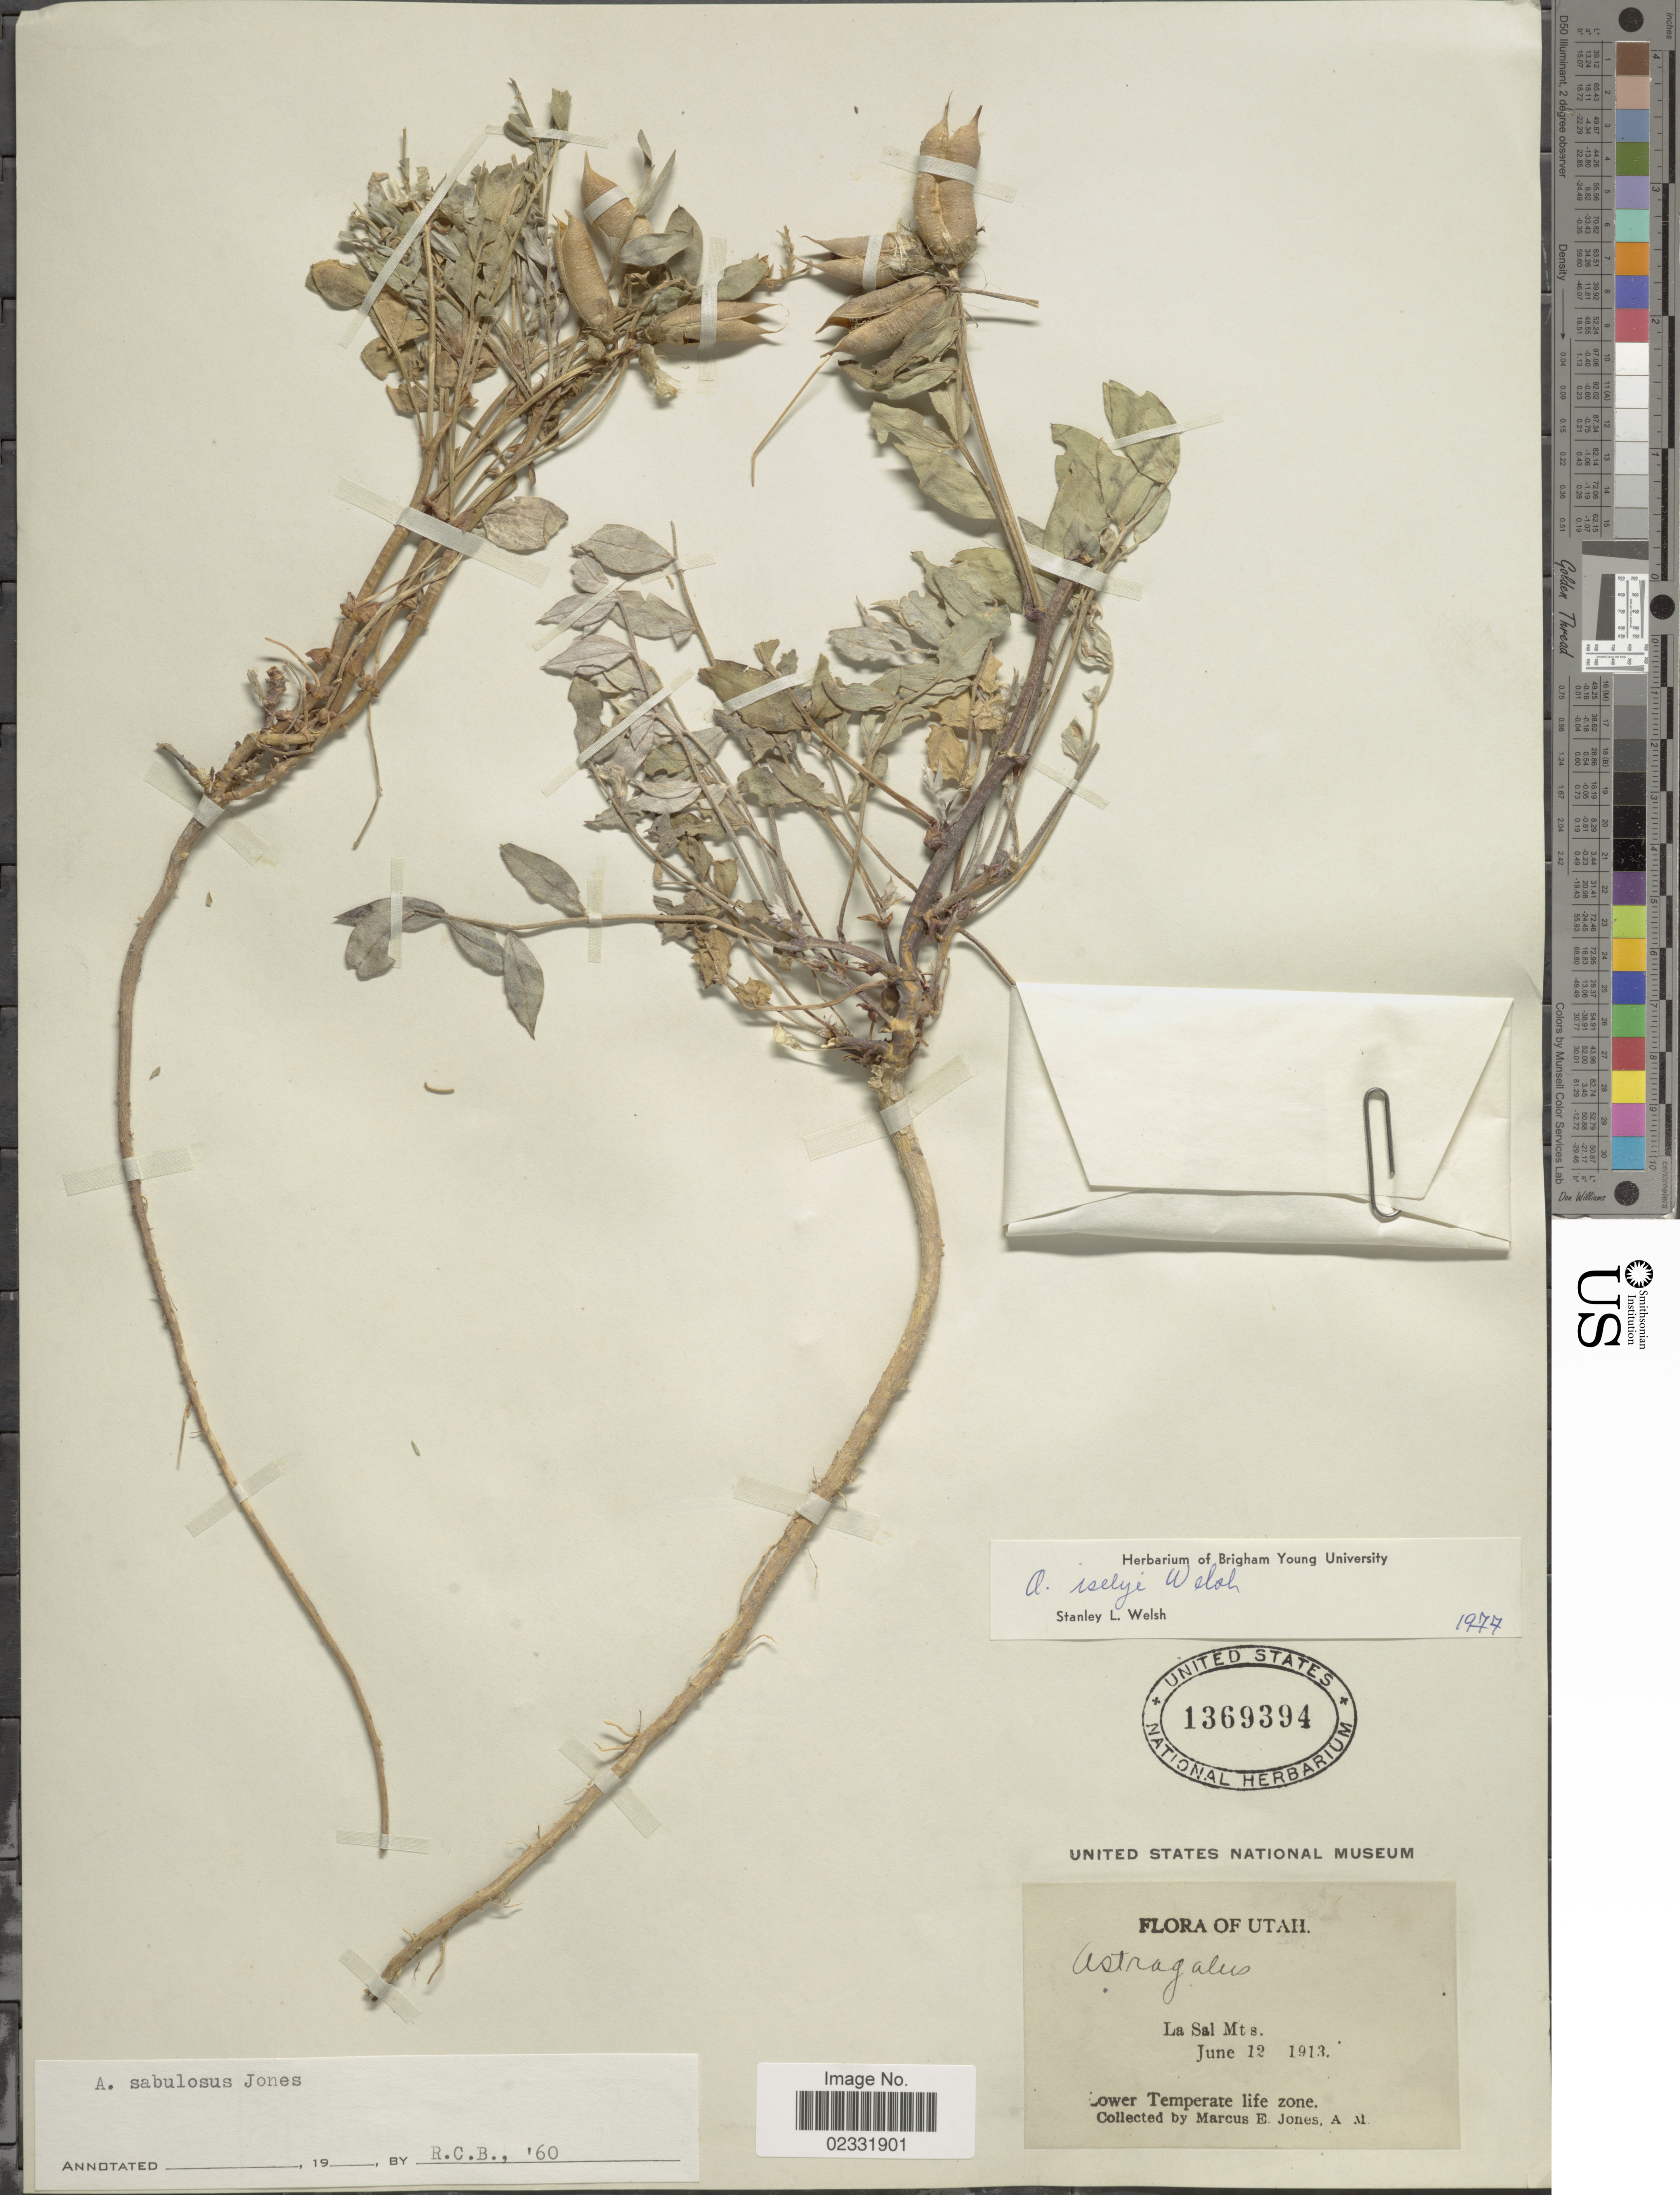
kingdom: Plantae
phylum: Tracheophyta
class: Magnoliopsida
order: Fabales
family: Fabaceae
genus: Astragalus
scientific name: Astragalus iselyi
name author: S.L. Welsh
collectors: M. E. Jones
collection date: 1913-06-12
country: United States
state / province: Utah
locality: La Sal Mts. Lower Temperate life zone.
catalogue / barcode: US 1369394